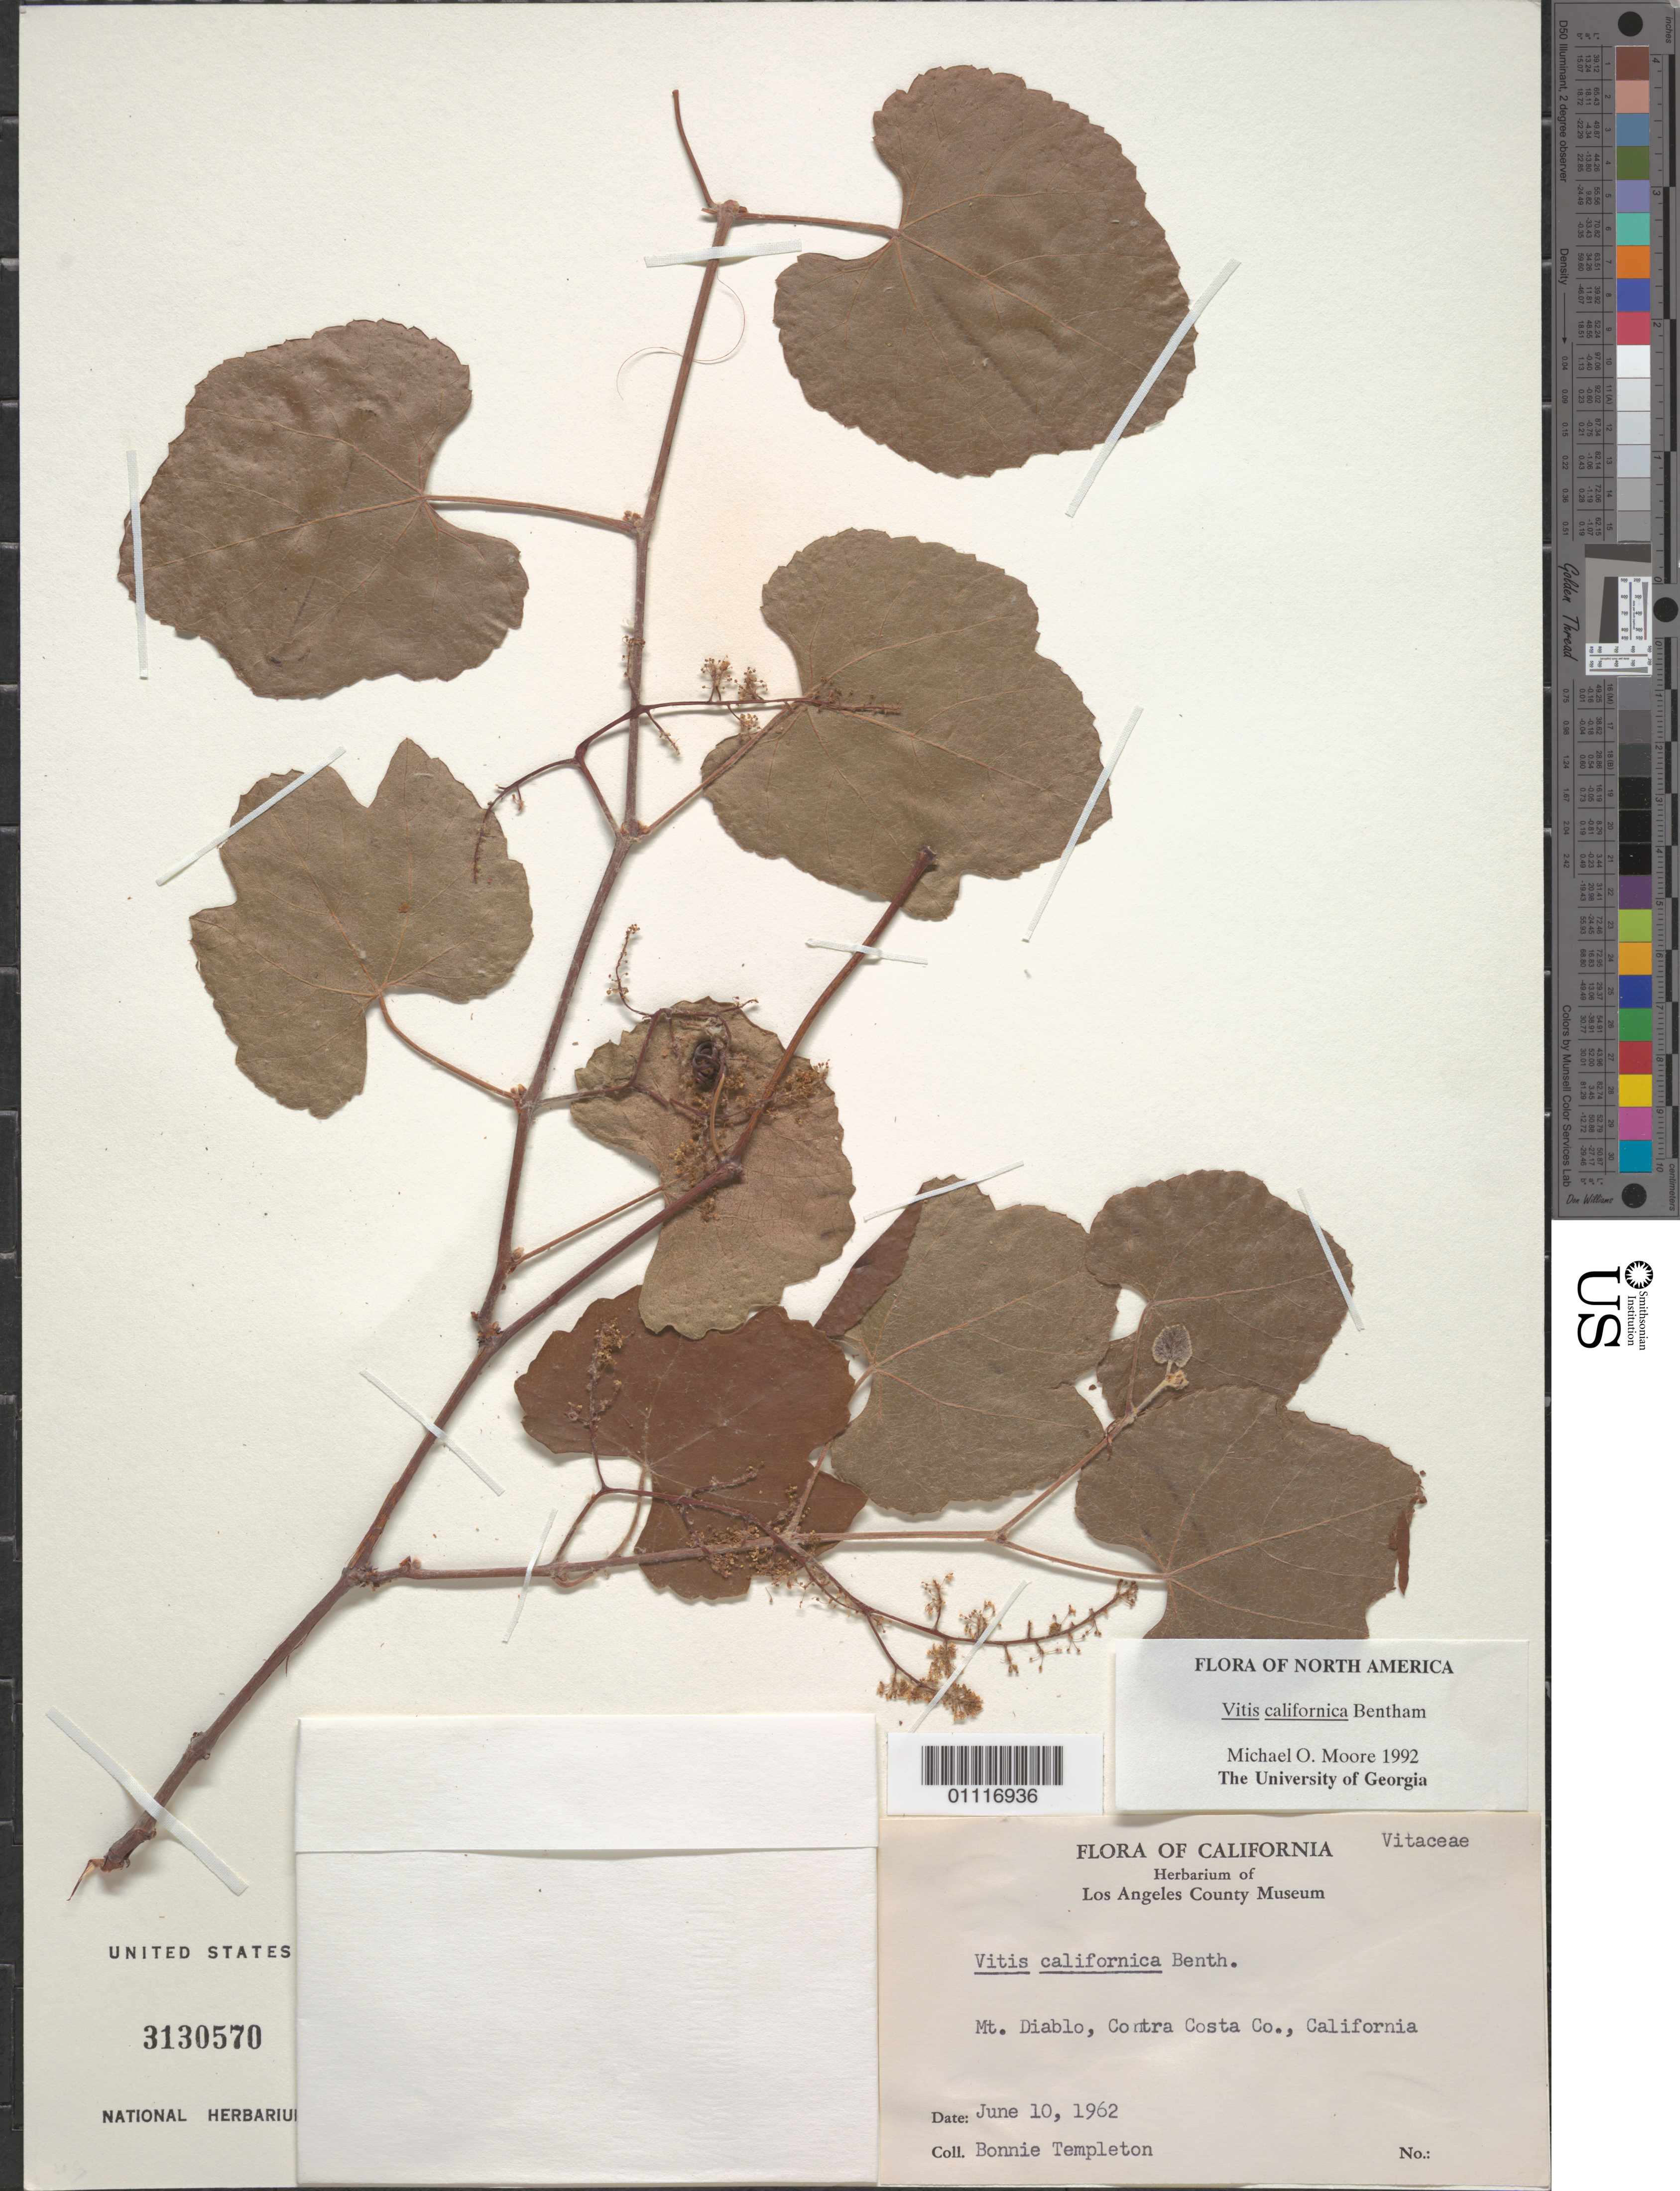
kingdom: Plantae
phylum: Tracheophyta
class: Magnoliopsida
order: Vitales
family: Vitaceae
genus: Vitis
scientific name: Vitis californica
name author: Benth.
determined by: Moore, M. O.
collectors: B. Templeton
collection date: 1962-06-10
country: United States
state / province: California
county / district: Contra Costa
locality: Mt. Diablo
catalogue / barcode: US 3130570